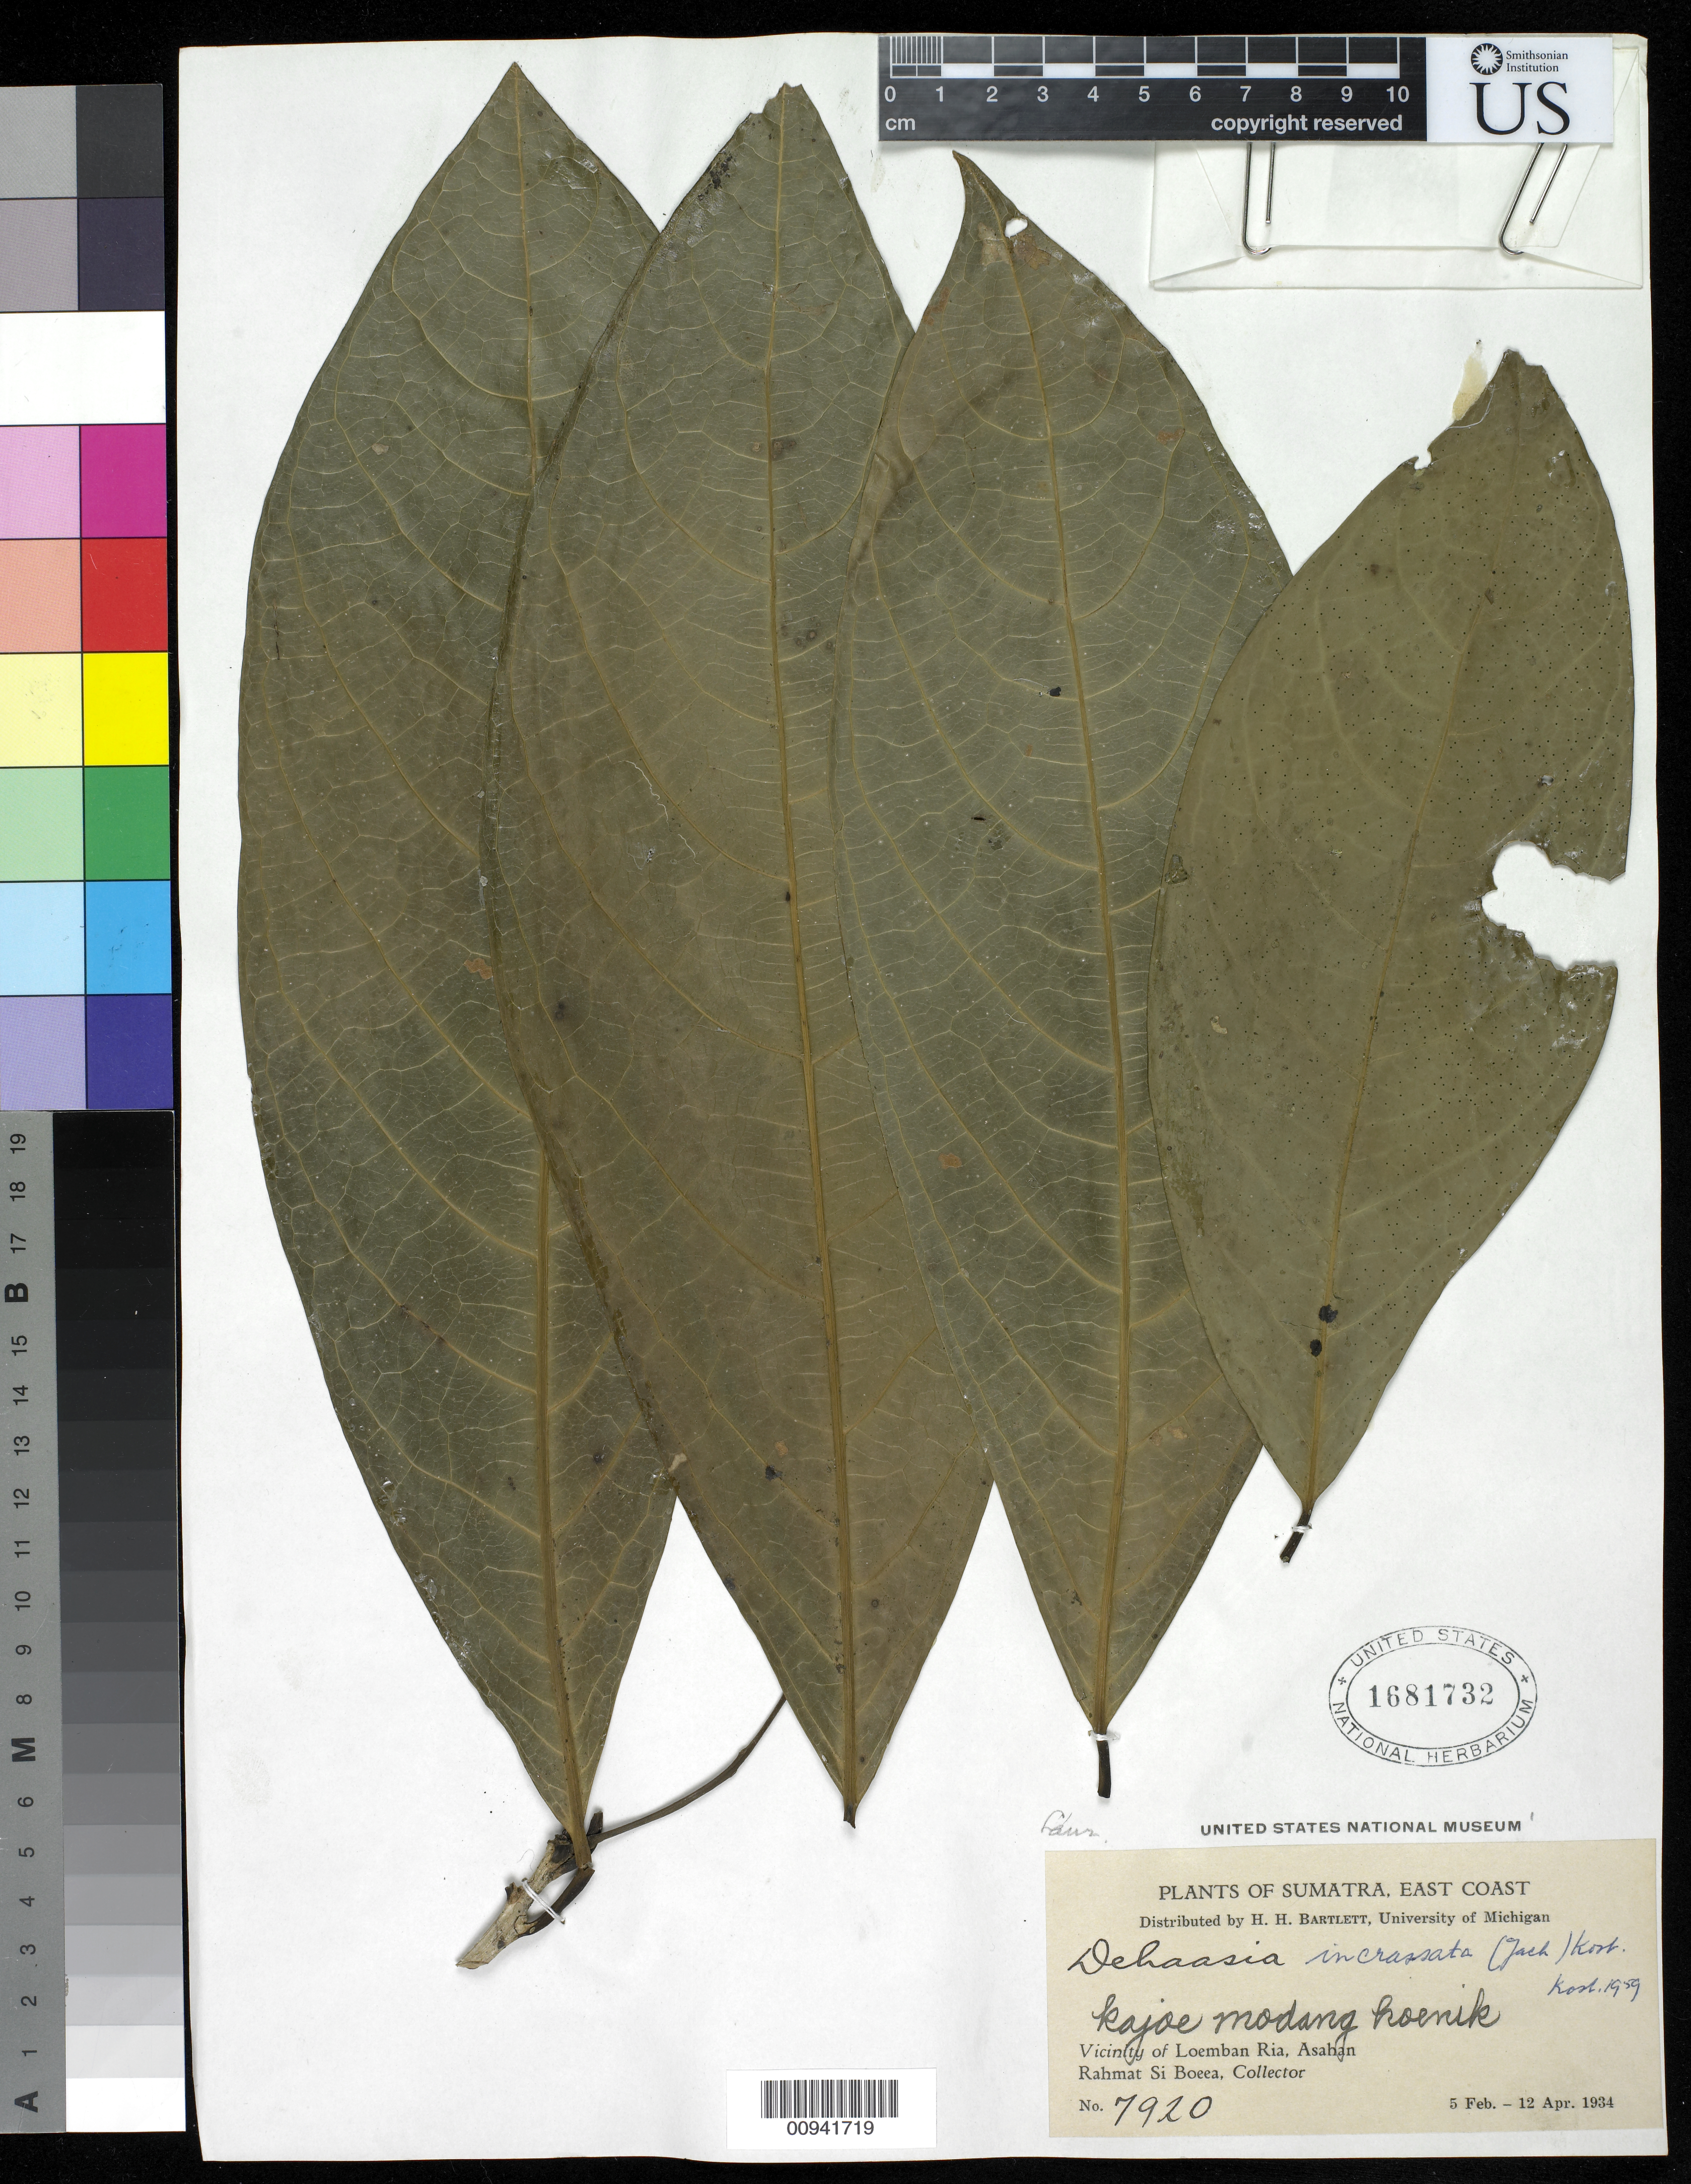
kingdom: Plantae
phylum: Tracheophyta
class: Magnoliopsida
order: Laurales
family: Lauraceae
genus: Dehaasia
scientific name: Dehaasia incrassata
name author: (Jack) Kosterm.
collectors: Rahmat Si Boeea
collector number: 7920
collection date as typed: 05 Feb 1934 to 12 Apr 1934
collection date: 1934-02-05/1934-04-12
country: Indonesia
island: Sumatra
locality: Vicinity of Loemban Ria, Asahan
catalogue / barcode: US 1681732